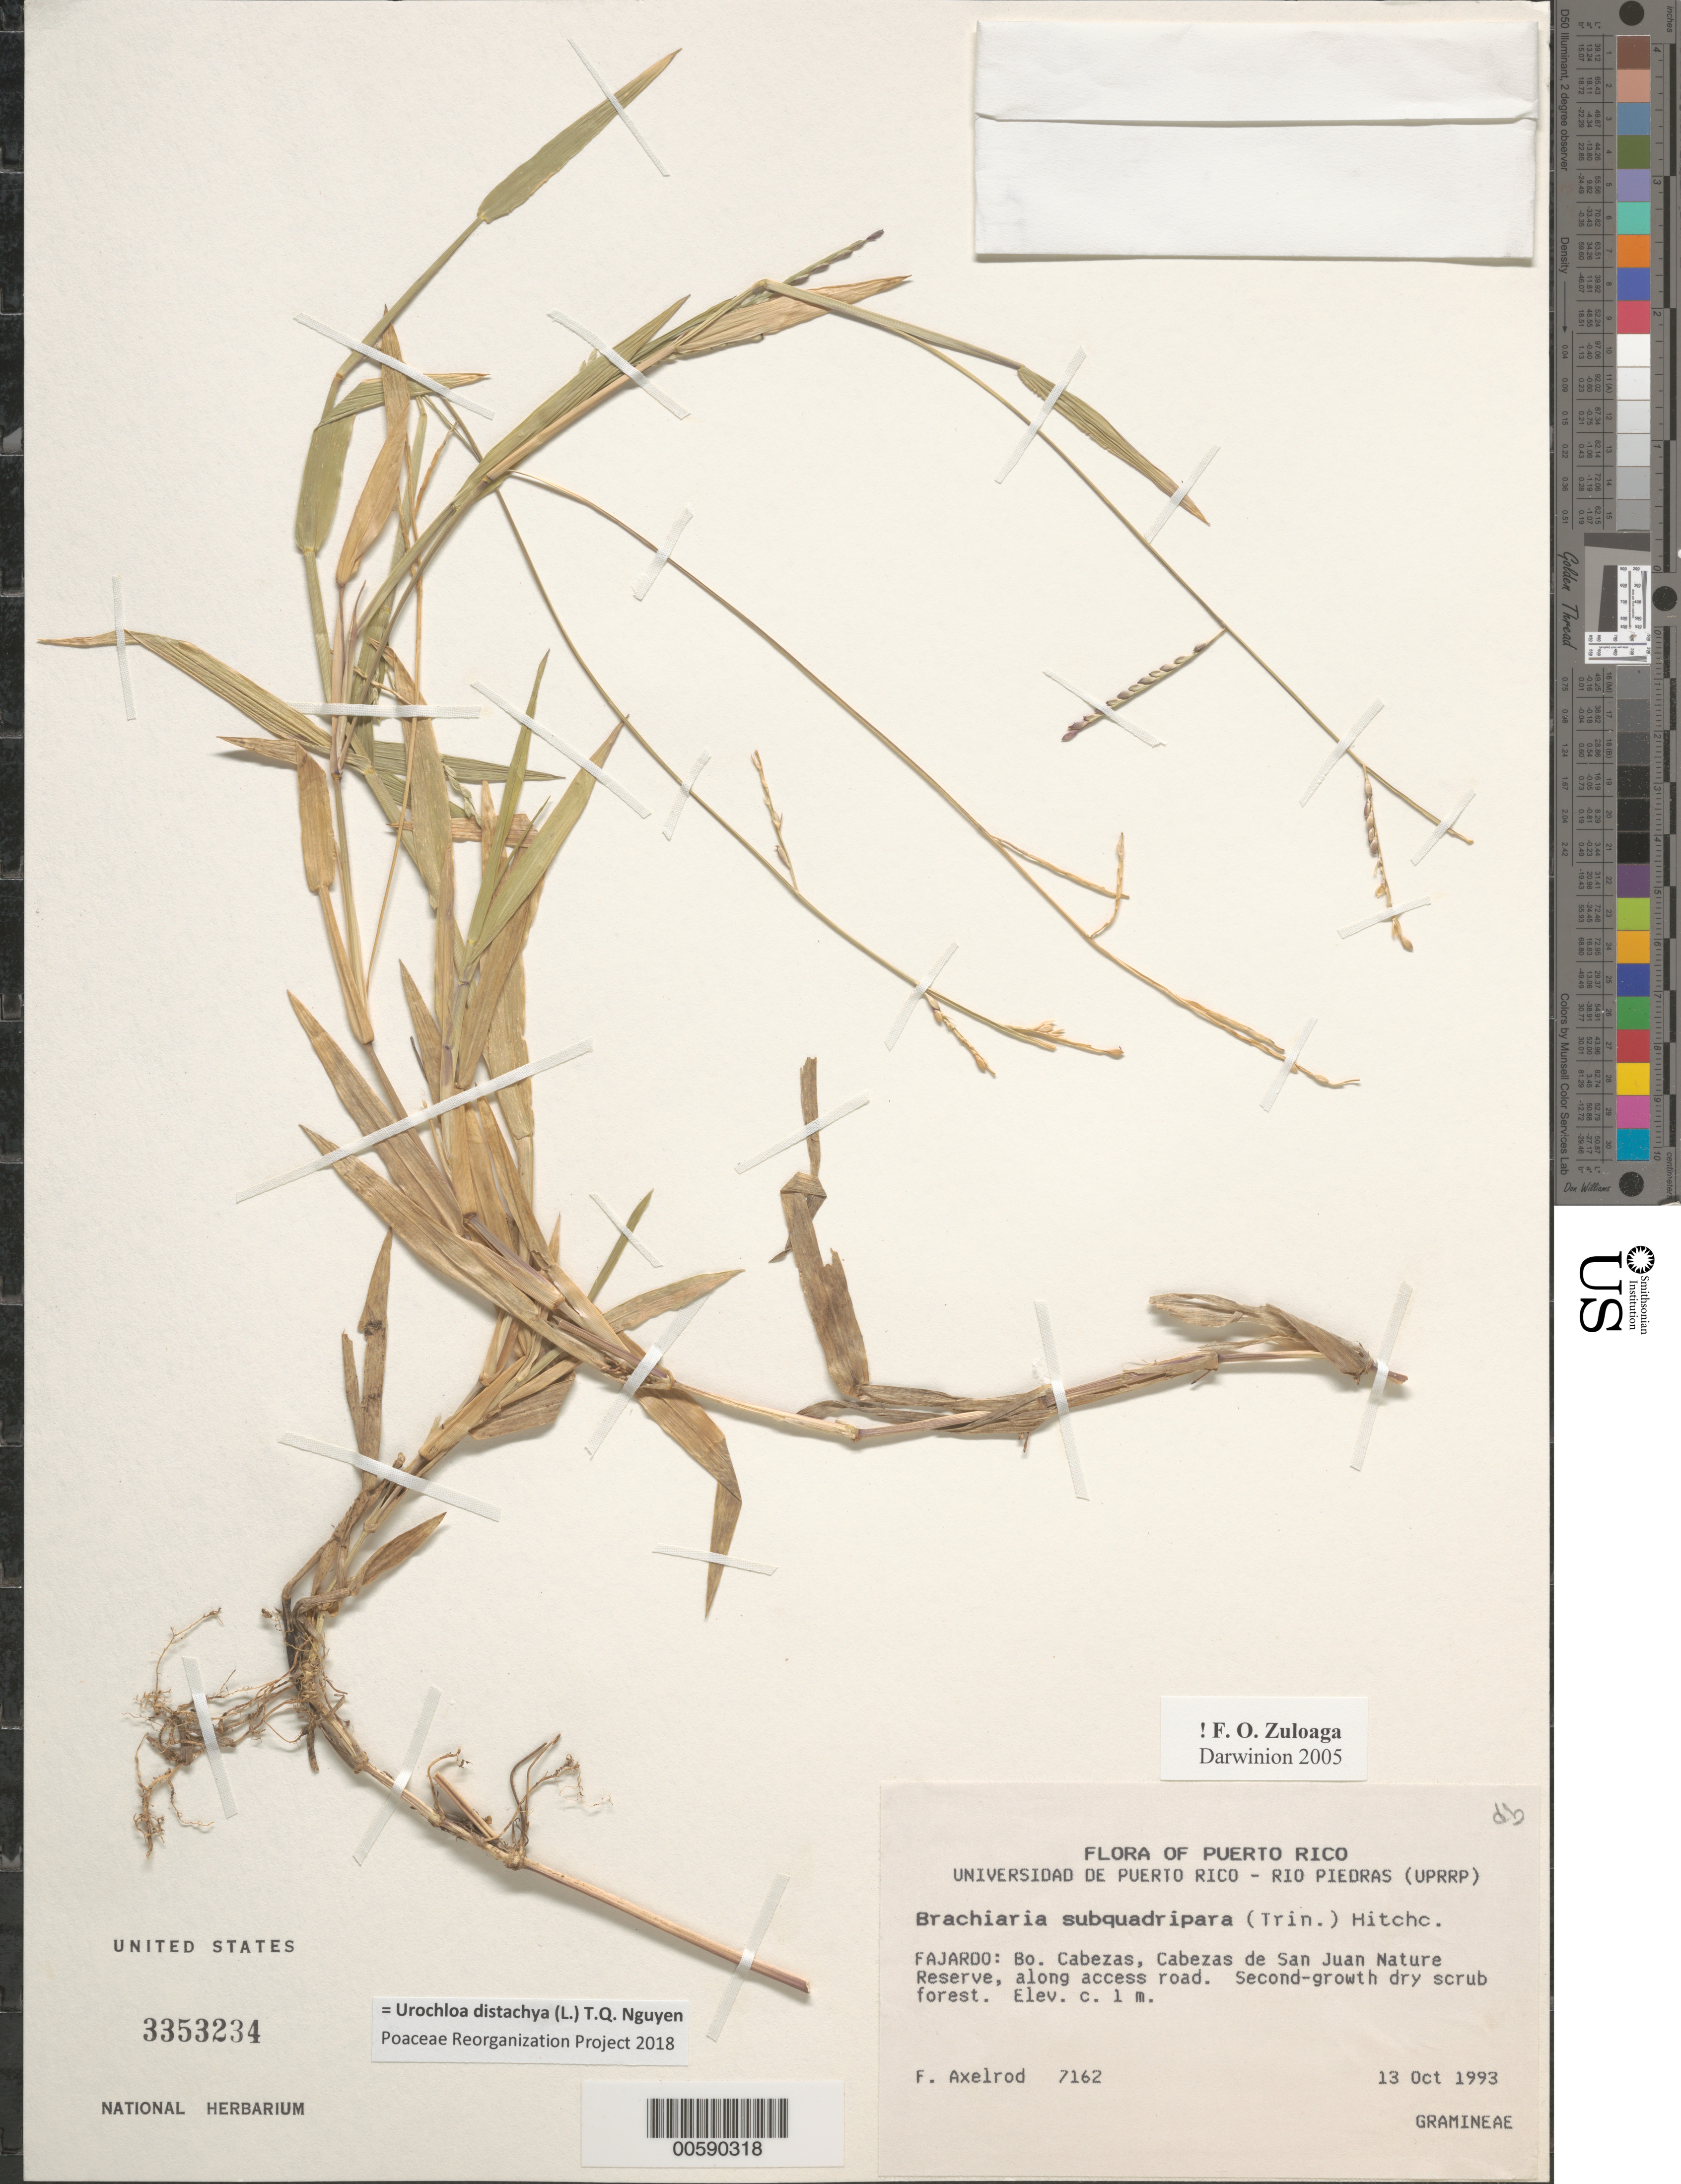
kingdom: Plantae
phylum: Tracheophyta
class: Liliopsida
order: Poales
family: Poaceae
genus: Urochloa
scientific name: Urochloa distachya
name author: (L.) T.Q. Nguyen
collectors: F. S. Axelrod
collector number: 7162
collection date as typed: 13 Oct 1993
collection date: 1993-10-13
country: Puerto Rico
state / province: Fajardo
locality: Fajardo: Bo. Cabezas de San Juan Nature Reserve, along access road.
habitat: Second-growth dry scrub forest.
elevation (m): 1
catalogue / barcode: US 3353234